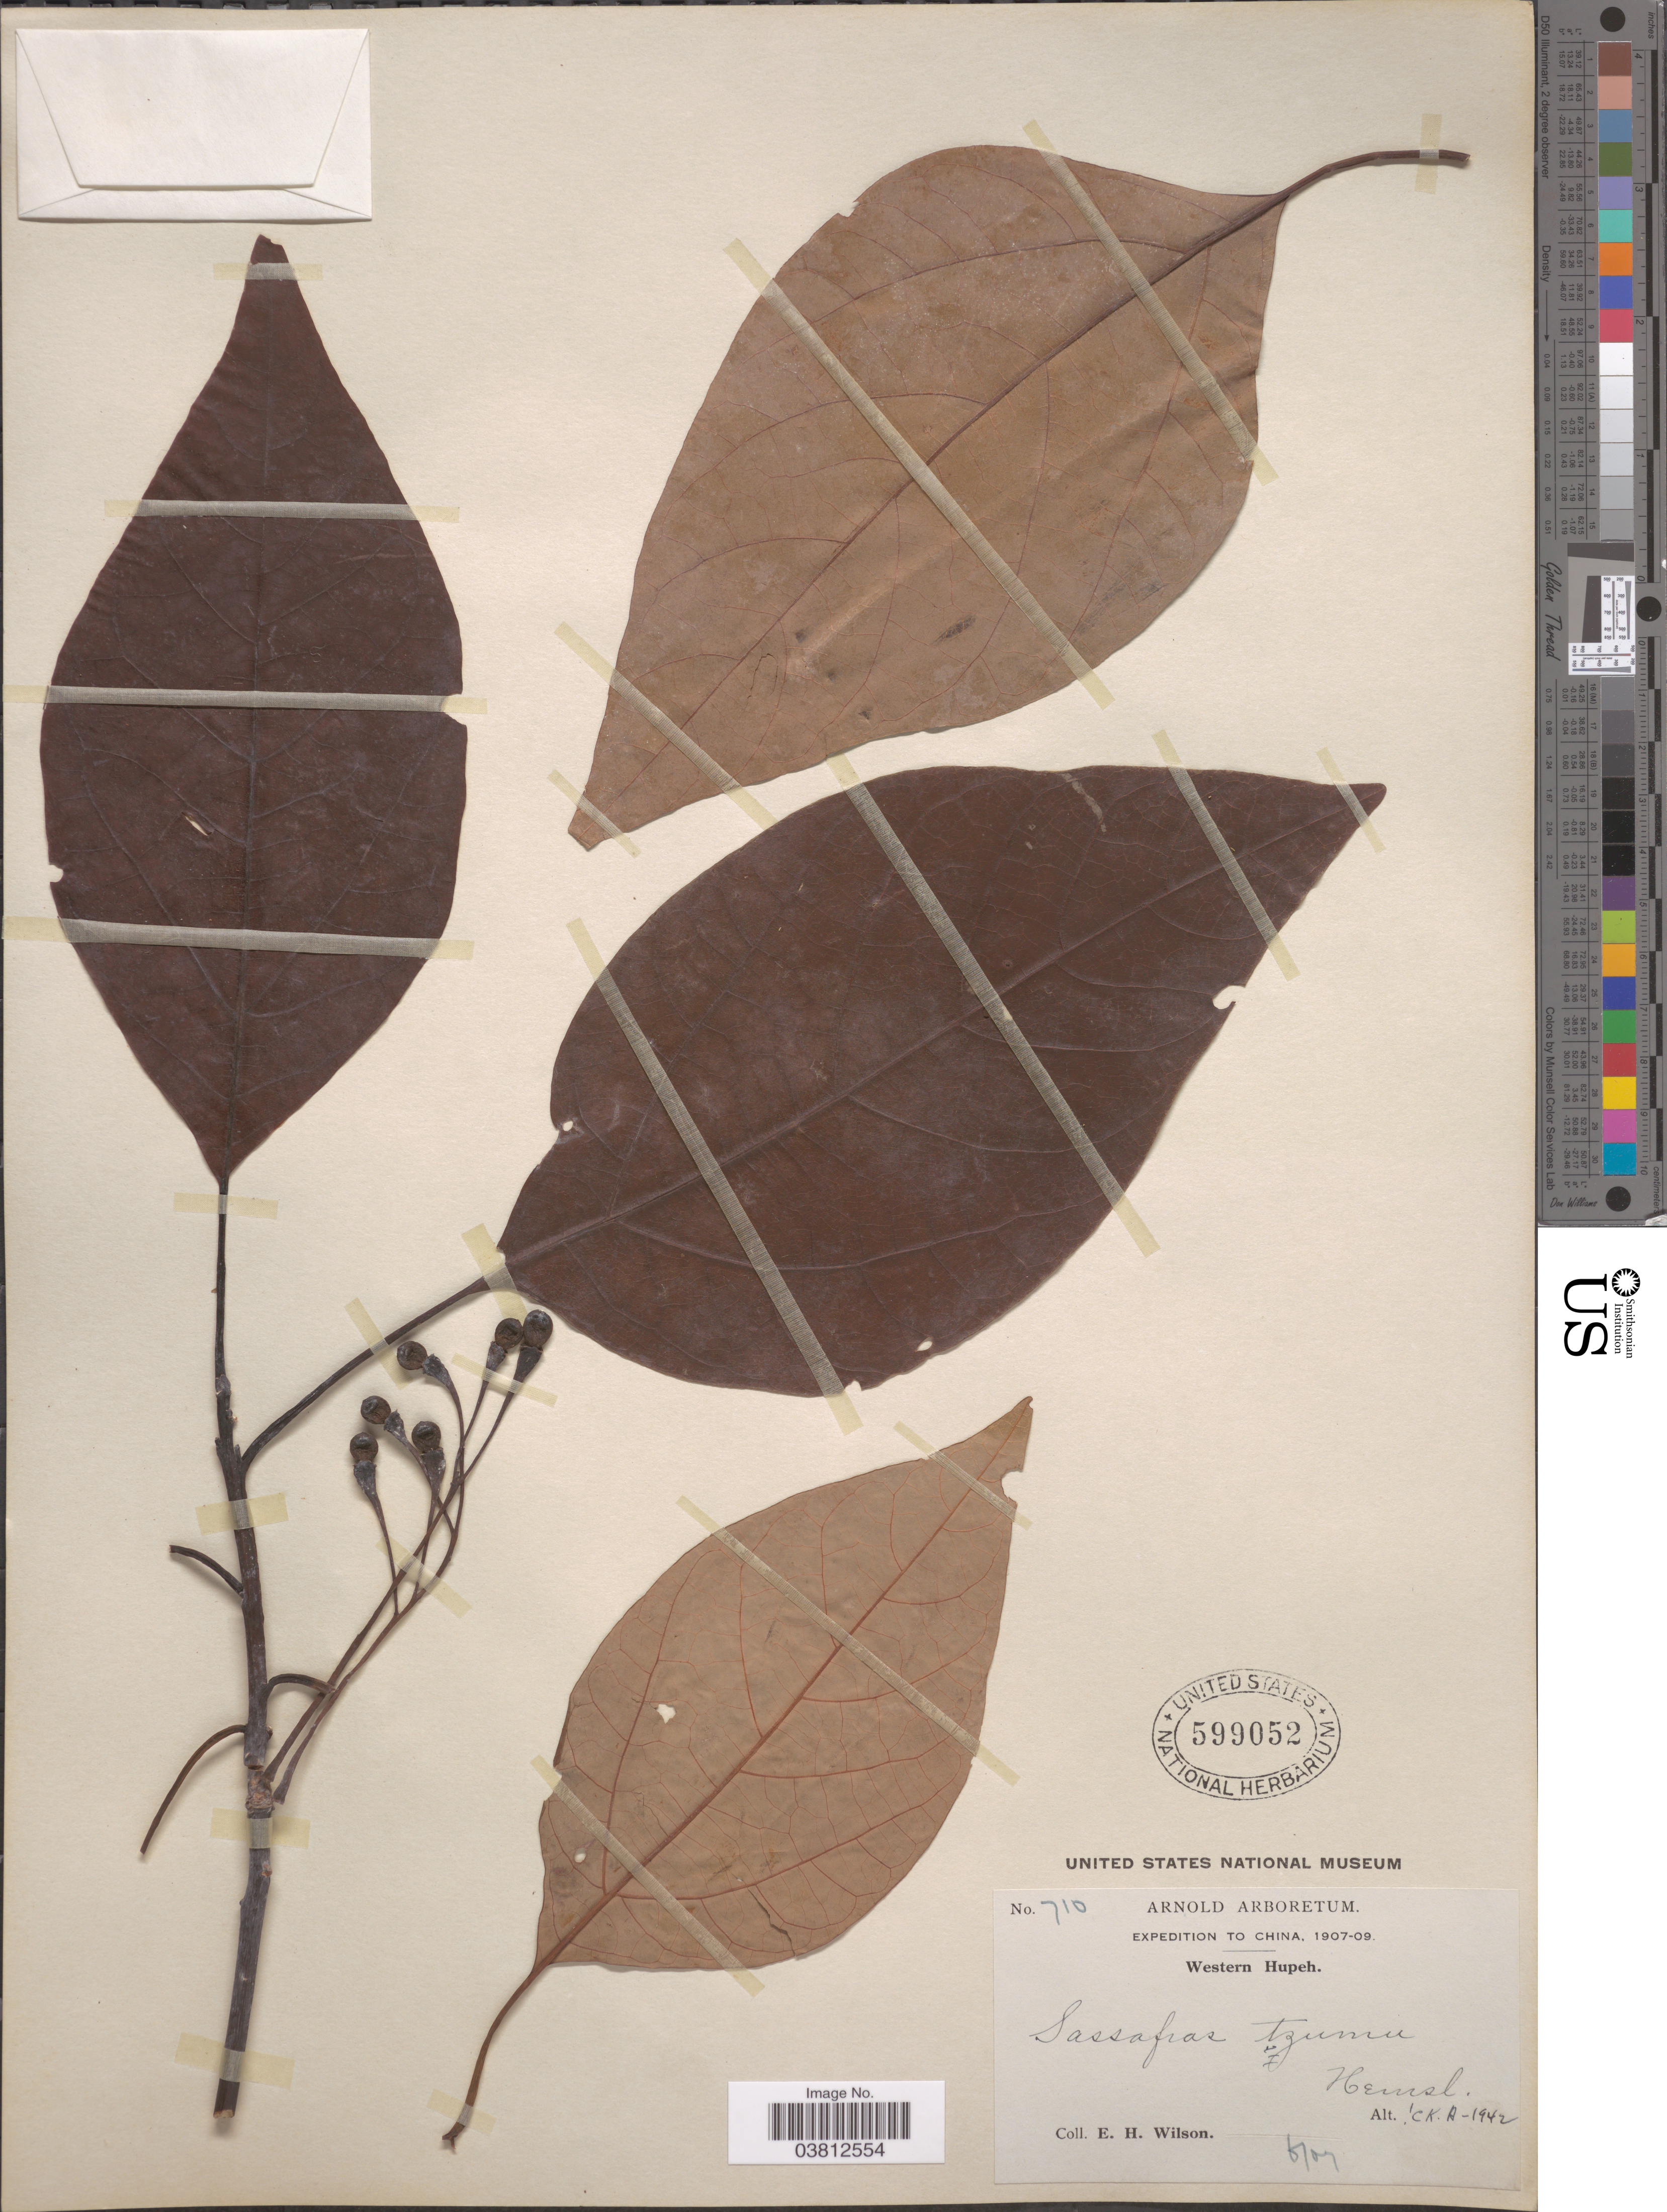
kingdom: Plantae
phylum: Tracheophyta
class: Magnoliopsida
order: Laurales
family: Lauraceae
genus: Sassafras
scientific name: Sassafras tzumu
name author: (Hemsl.) Hemsl.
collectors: E. Wilson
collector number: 710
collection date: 1907-06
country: China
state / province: Hubei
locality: Western Hupeh.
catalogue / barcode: US 599052